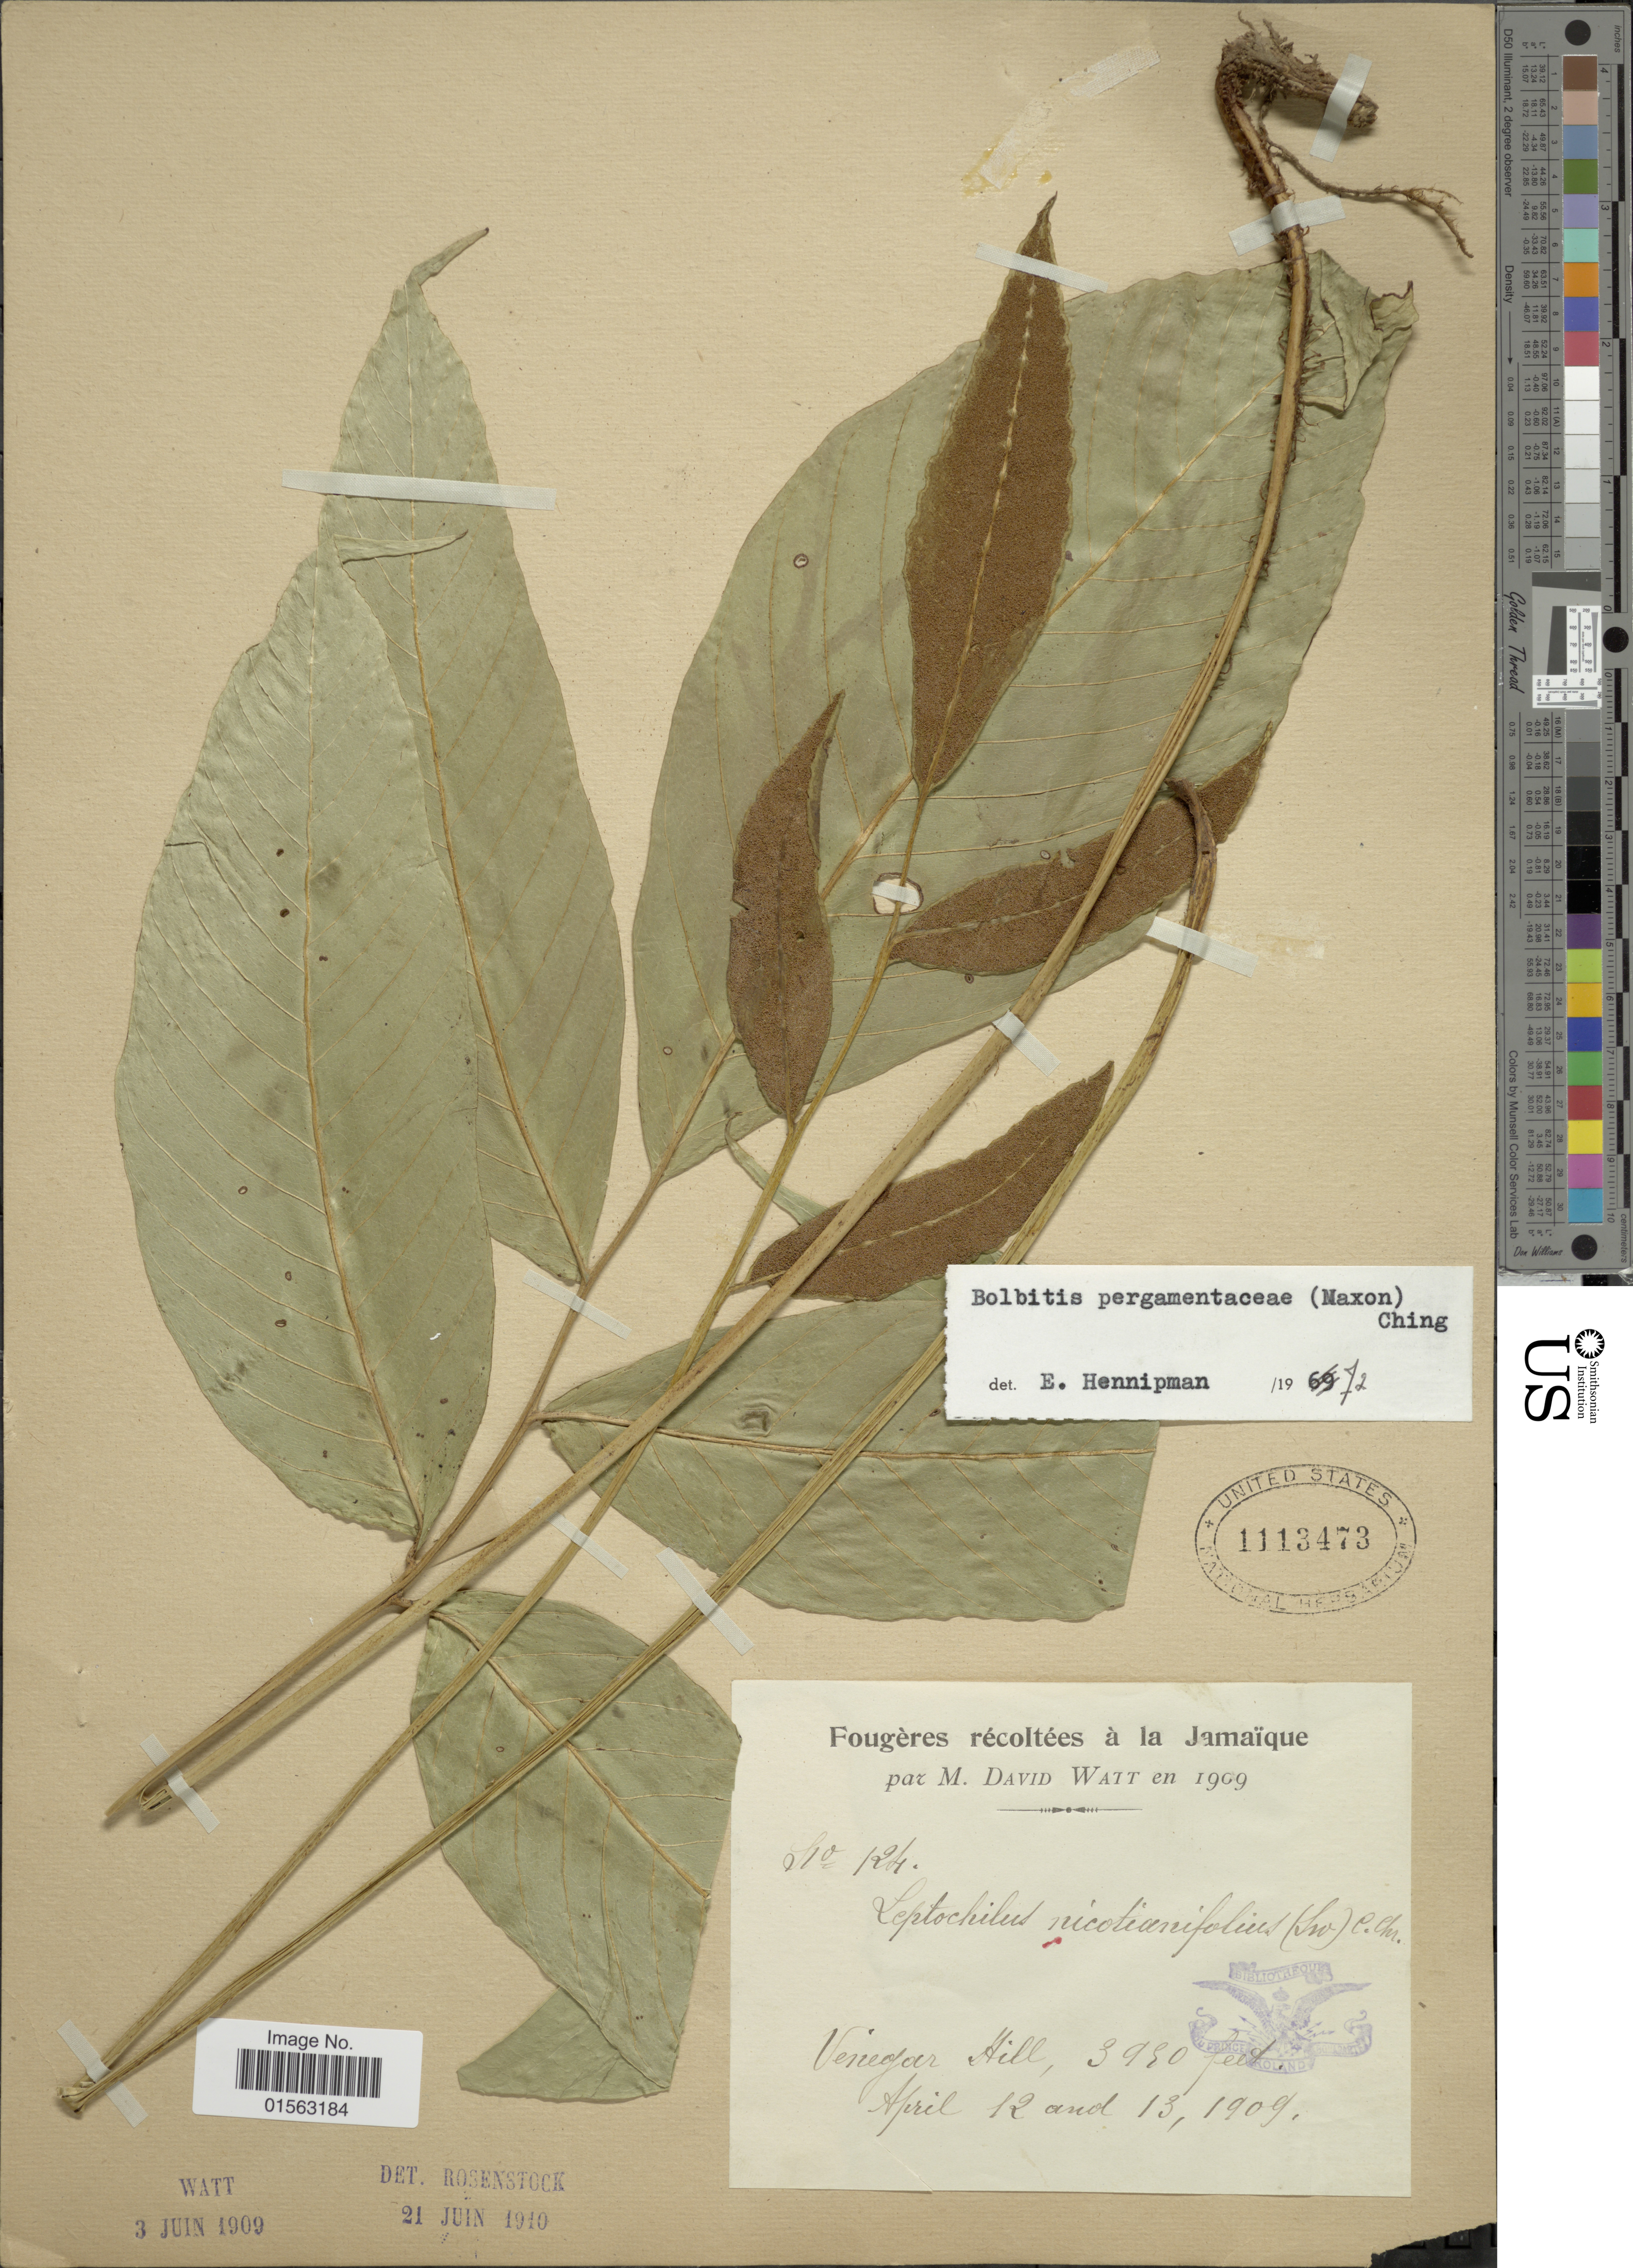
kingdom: Plantae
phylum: Tracheophyta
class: Polypodiopsida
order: Polypodiales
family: Dryopteridaceae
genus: Mickelia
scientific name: Mickelia pergamentacea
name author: (Maxon) R.C. Moran et al.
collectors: D. Watt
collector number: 124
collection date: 1909-04-12/1909-04-13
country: Jamaica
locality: Veneger Hill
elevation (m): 1198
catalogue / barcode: US 1113473